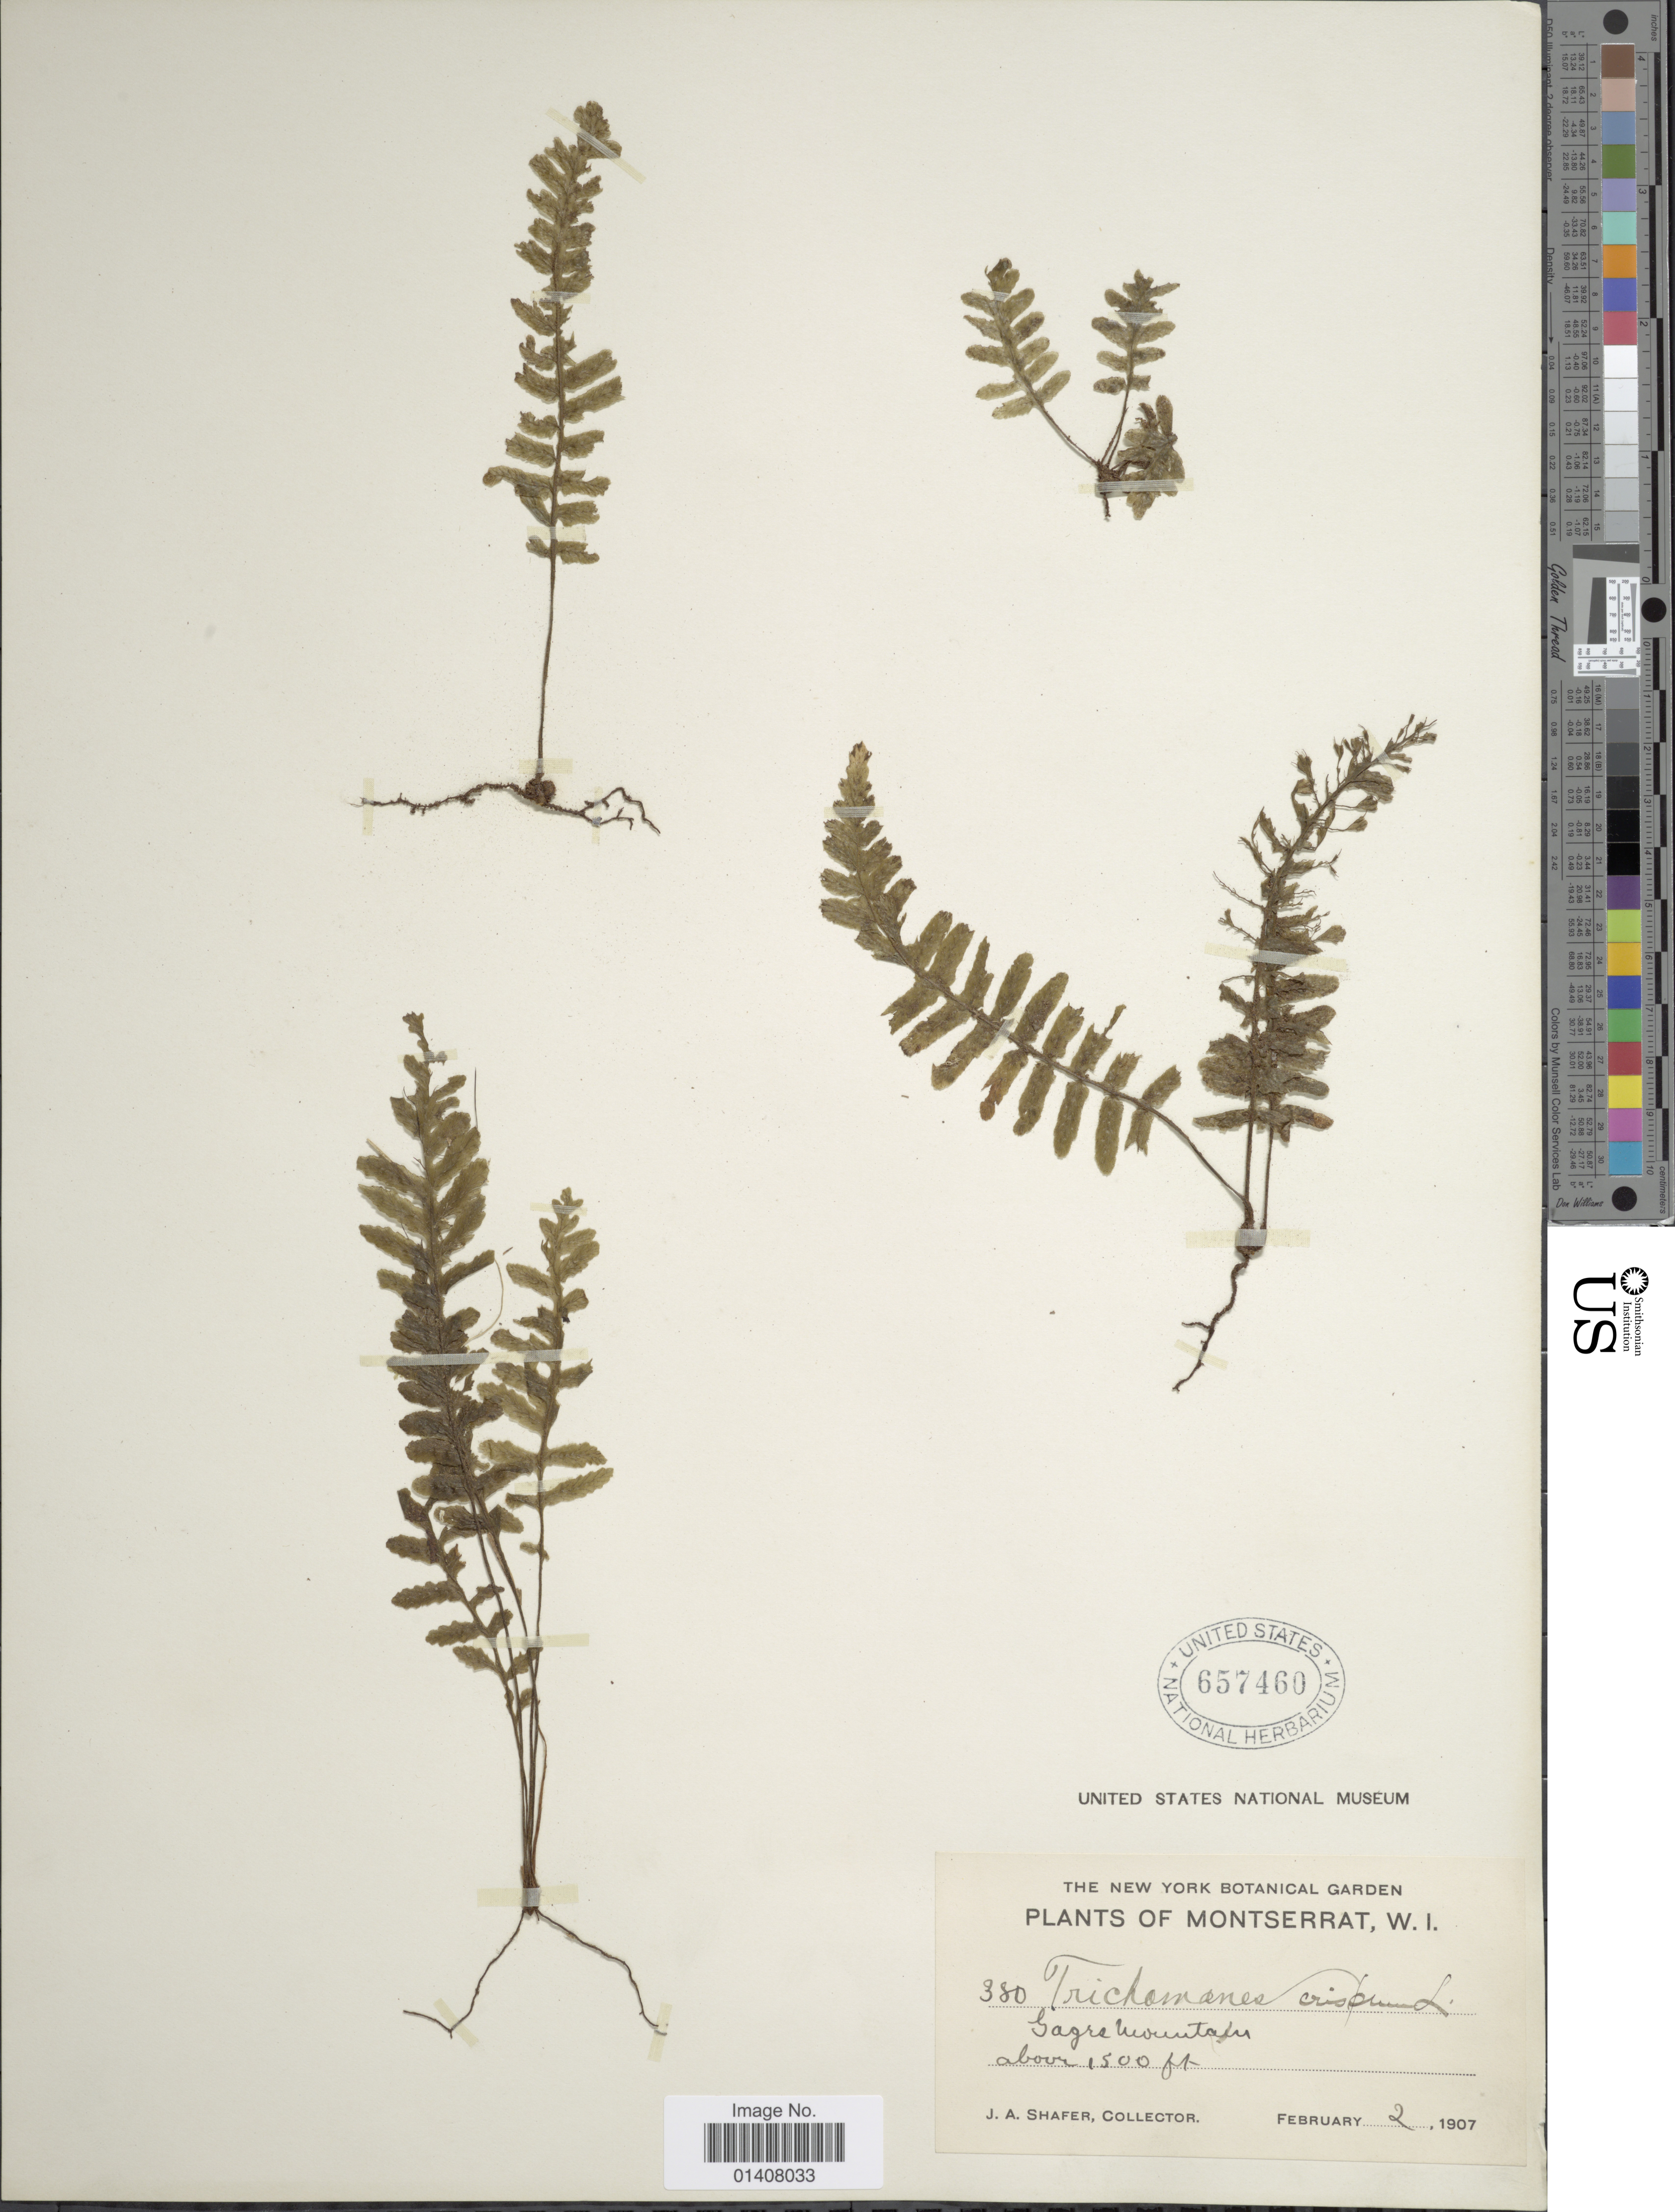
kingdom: Plantae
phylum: Tracheophyta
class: Polypodiopsida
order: Hymenophyllales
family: Hymenophyllaceae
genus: Trichomanes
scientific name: Trichomanes crispum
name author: L.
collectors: J. A. Shafer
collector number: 380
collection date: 1907-02-02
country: Montserrat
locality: Gages mountain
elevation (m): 457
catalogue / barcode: US 657460